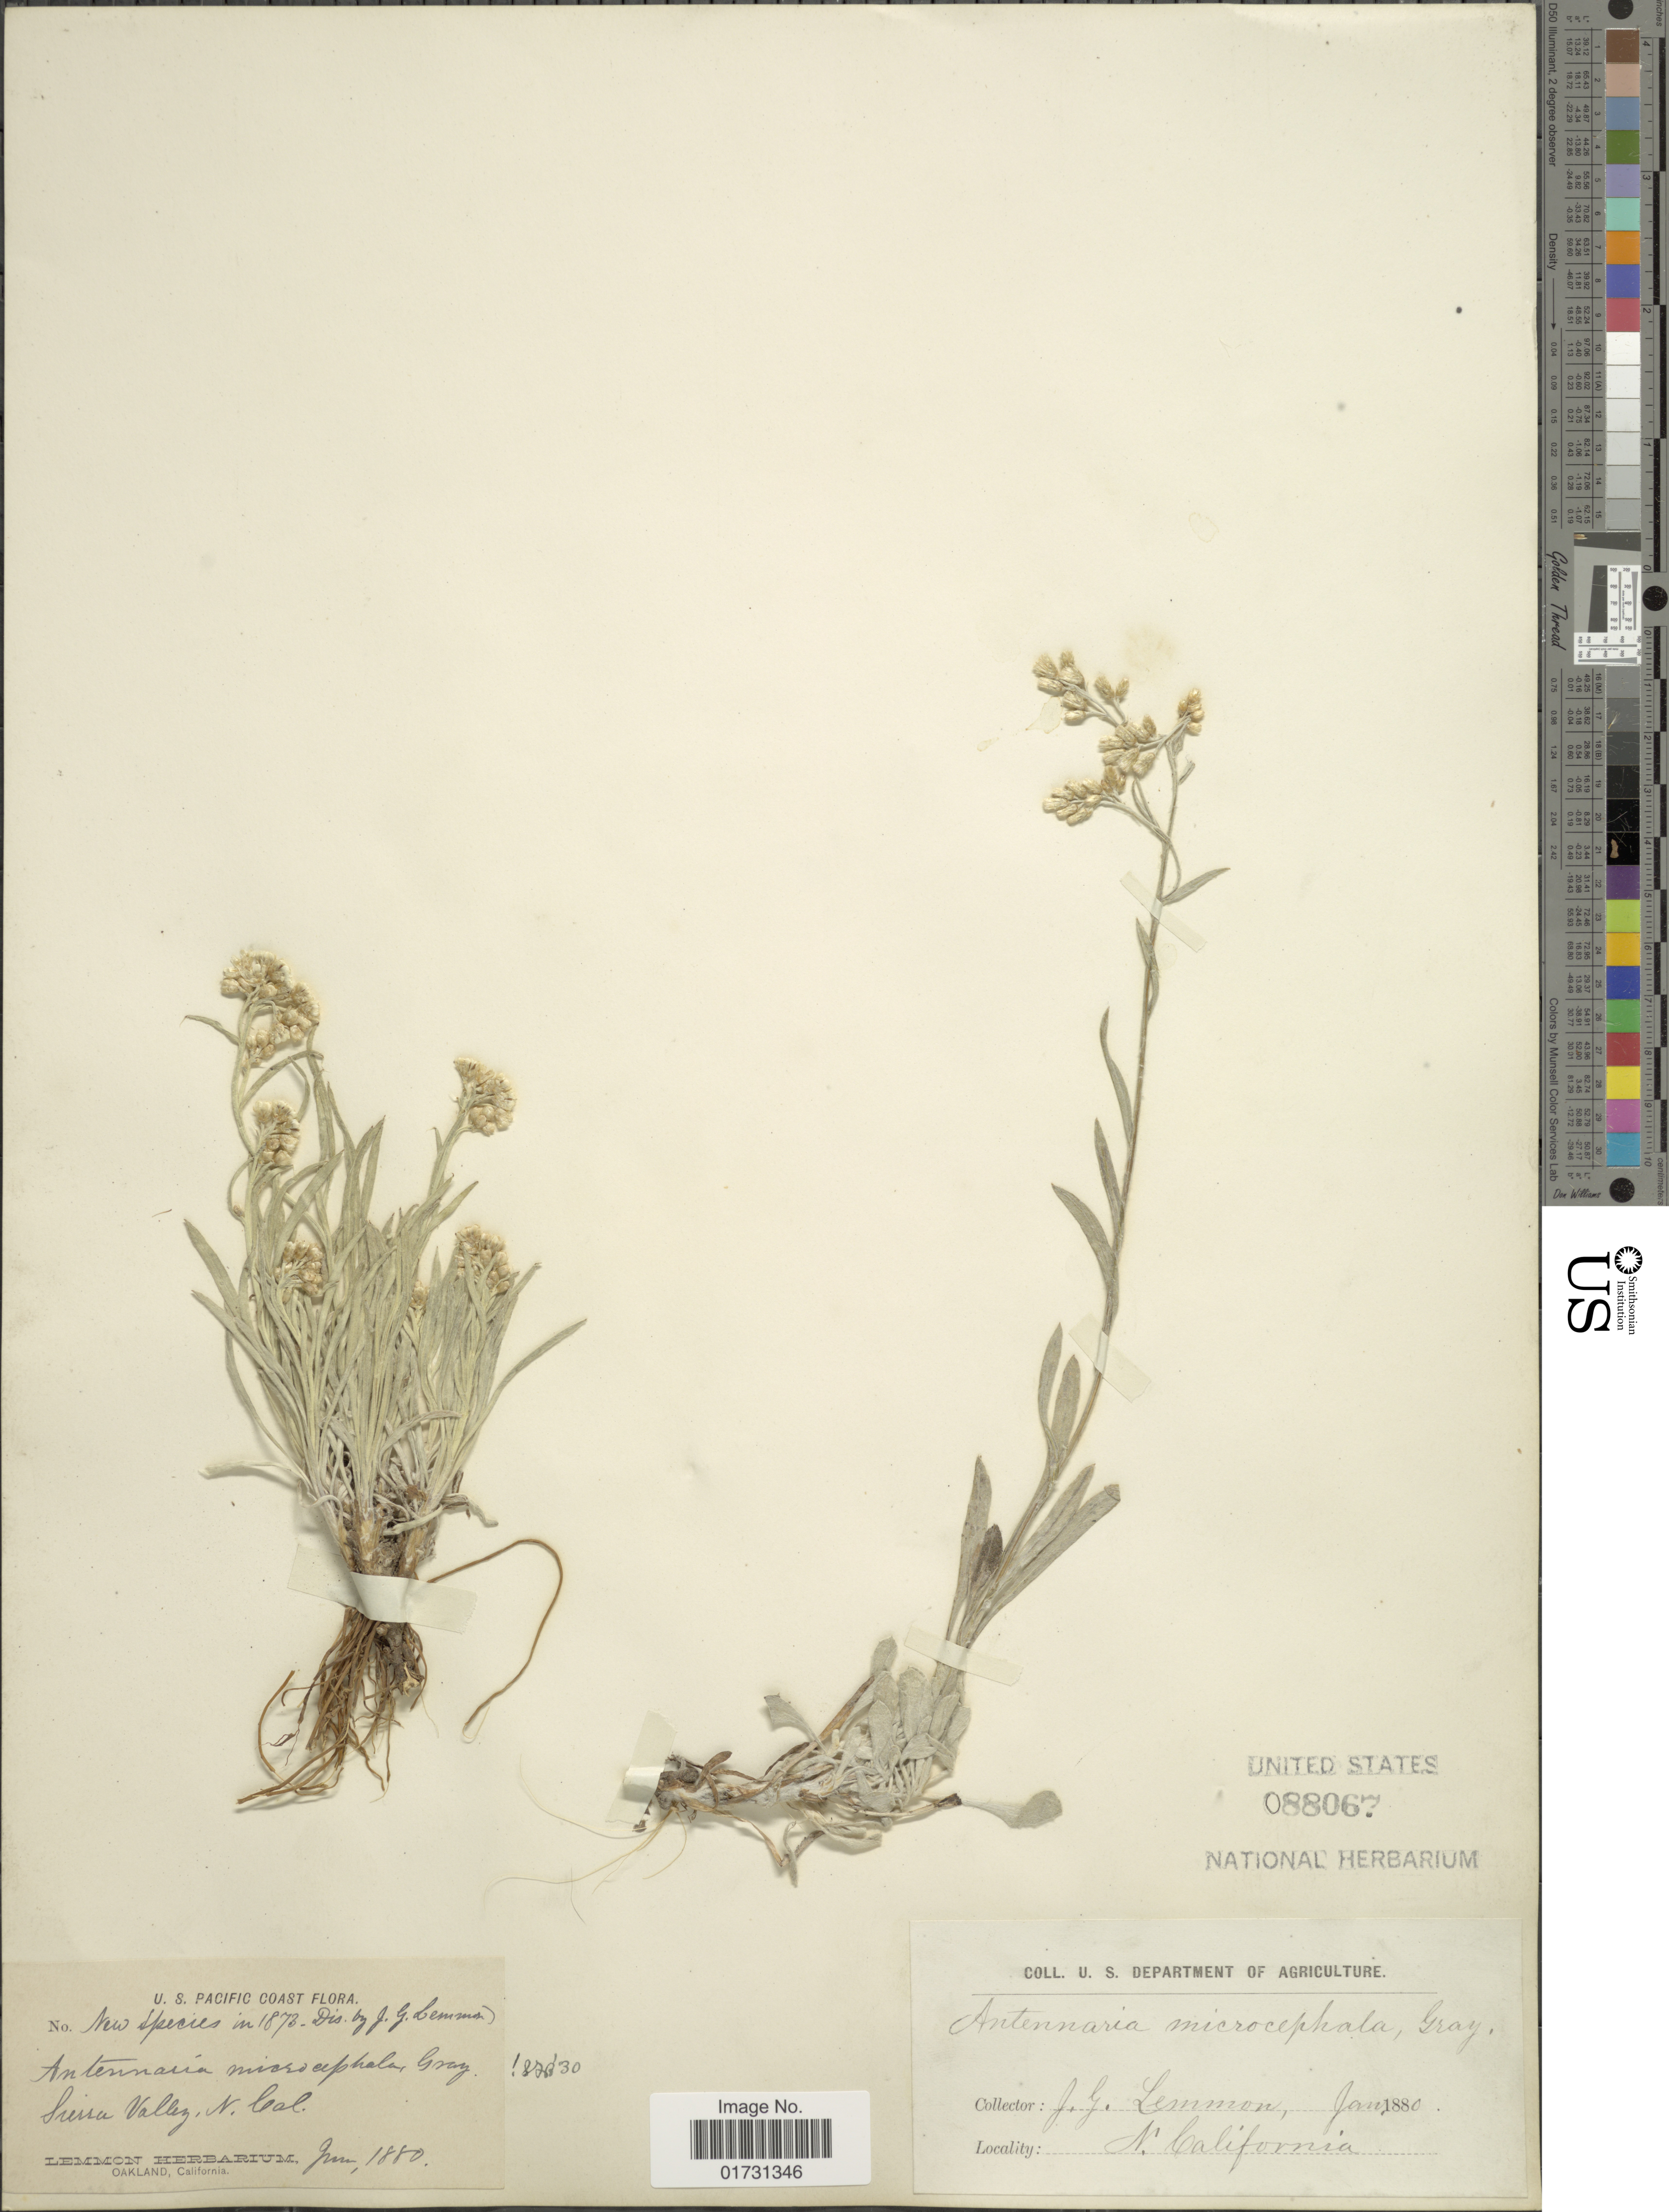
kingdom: Plantae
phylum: Tracheophyta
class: Magnoliopsida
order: Asterales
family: Asteraceae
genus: Antennaria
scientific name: Antennaria microcephala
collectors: J. Lemmon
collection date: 1880-01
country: United States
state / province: California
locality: Sierra Valley, N. Cal.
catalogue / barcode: US 88067